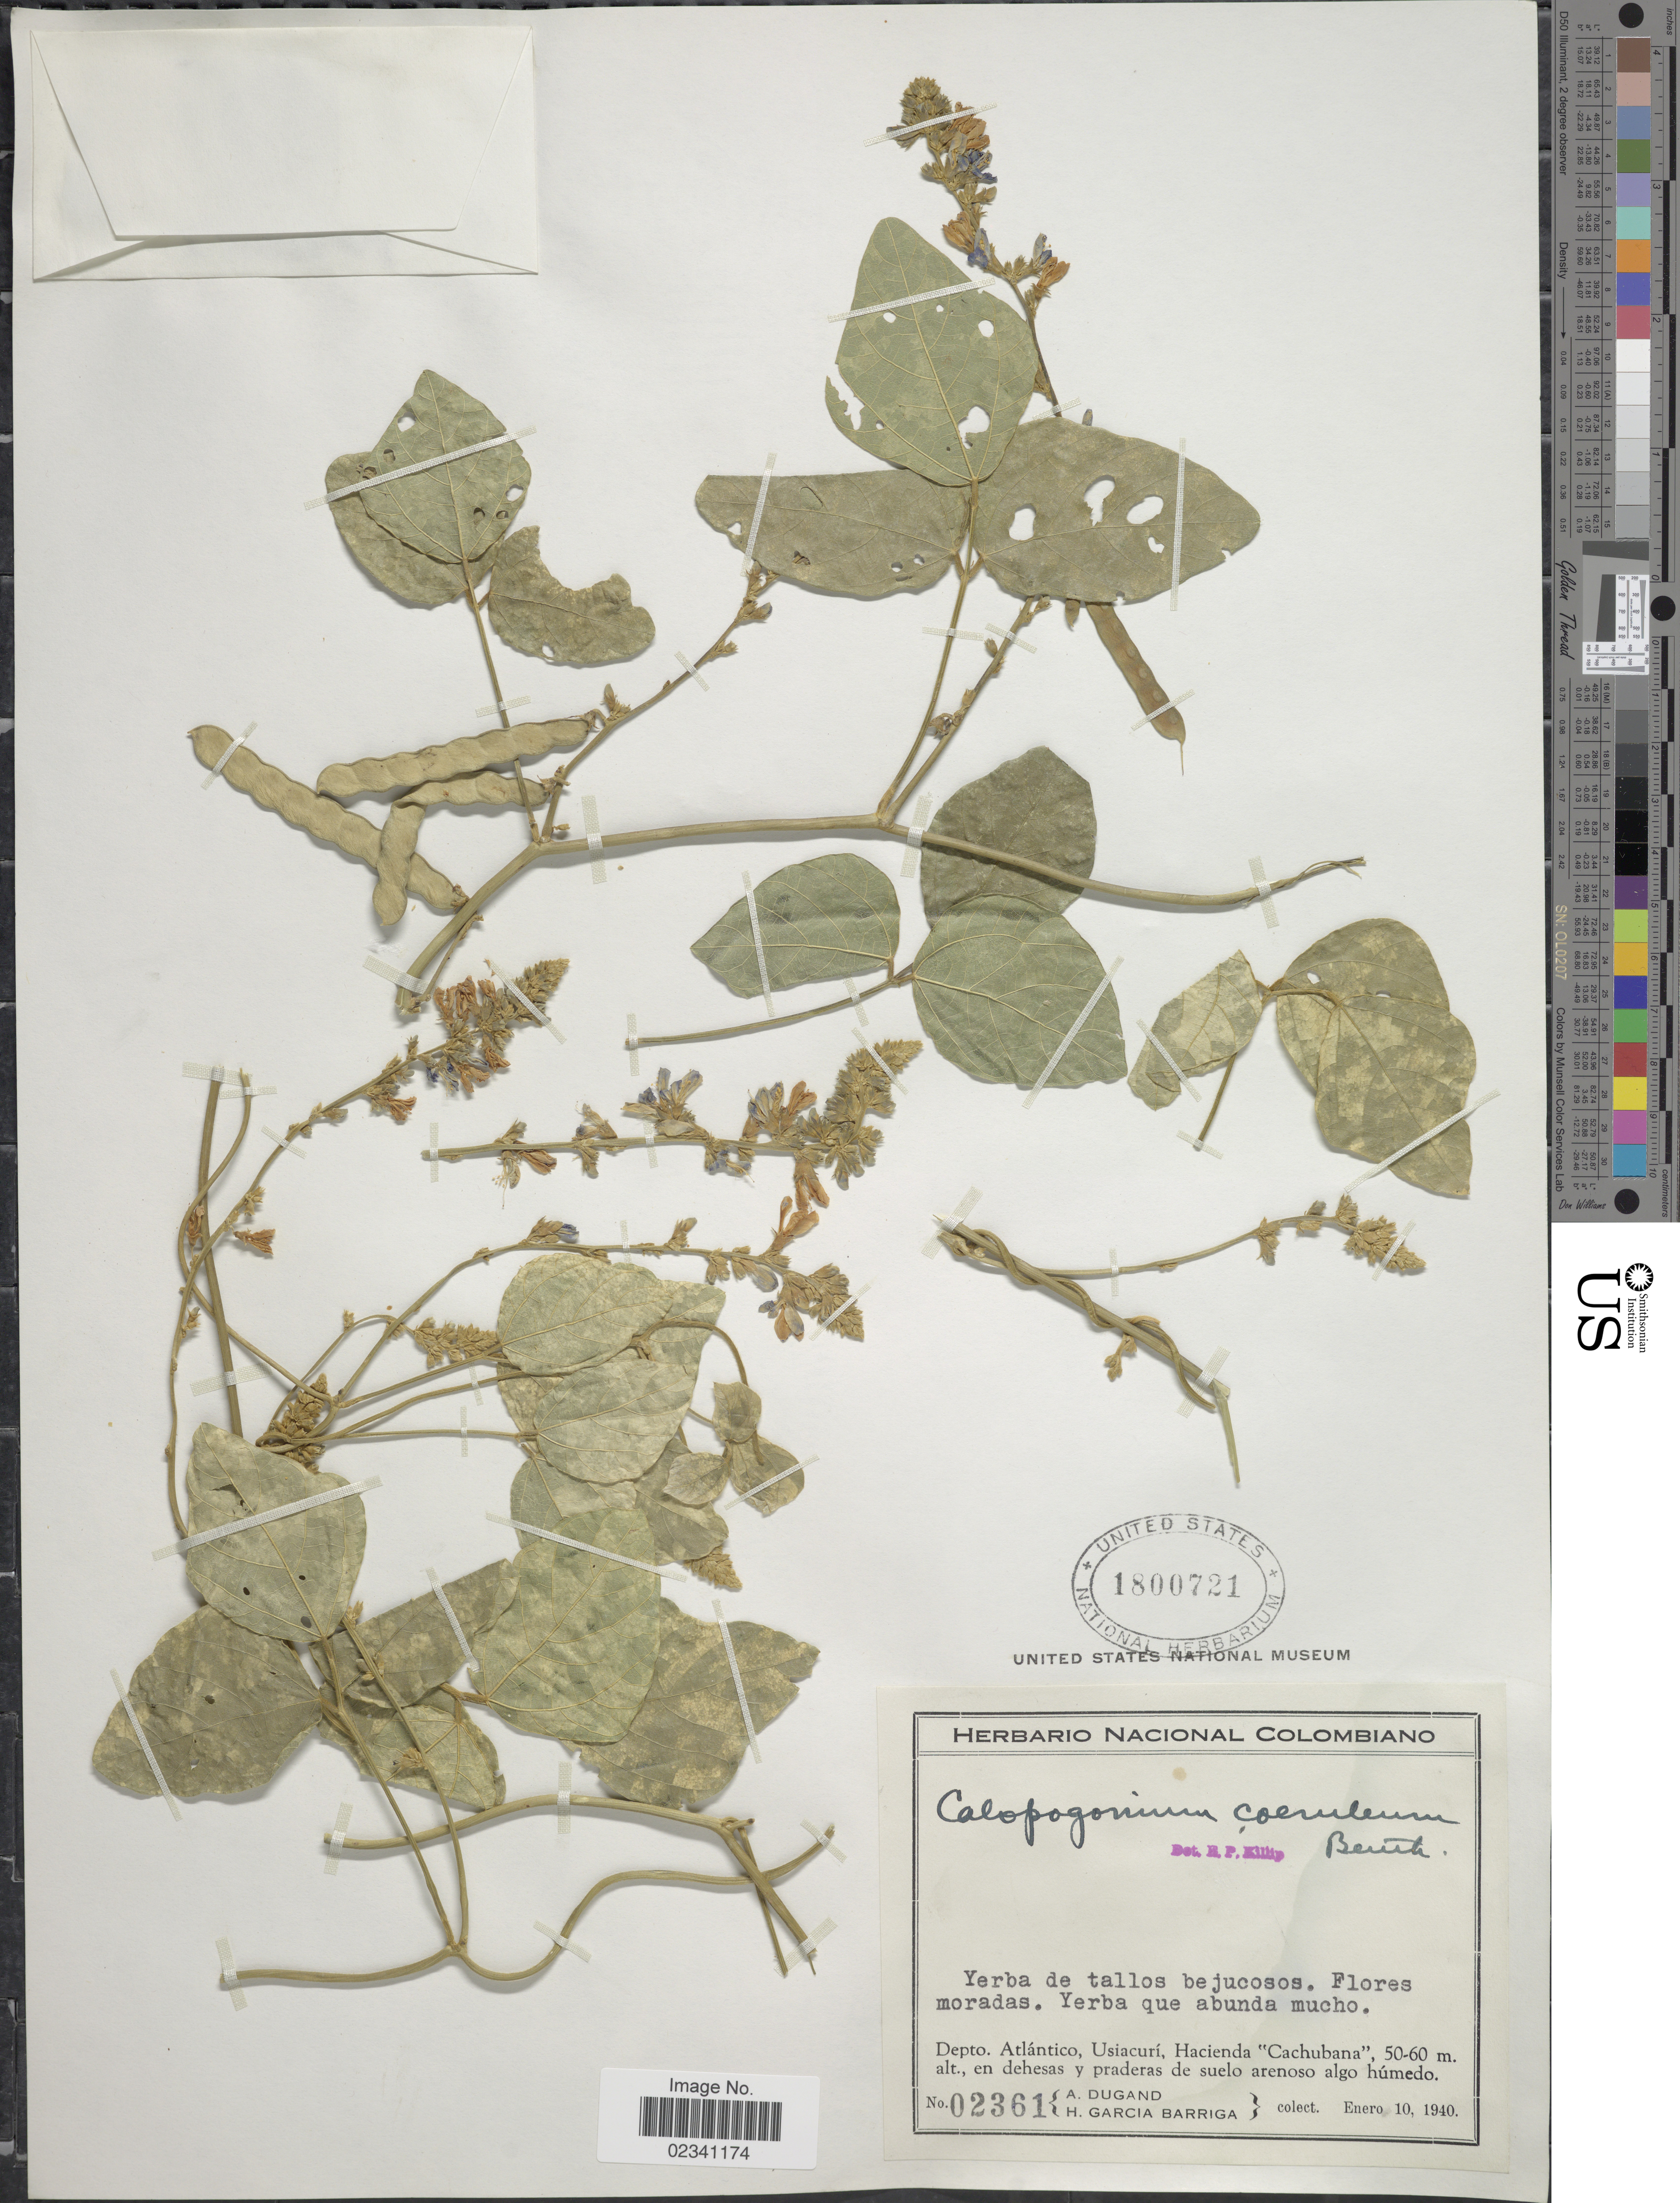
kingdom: Plantae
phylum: Tracheophyta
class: Magnoliopsida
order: Fabales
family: Fabaceae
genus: Calopogonium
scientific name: Calopogonium caeruleum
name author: (Benth.) C. Wright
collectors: A. Dugand & H. García Barriga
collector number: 02361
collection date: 1940-01-10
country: Colombia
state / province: Atlántico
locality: Usiacuri, Hacienda "Cachubana" en dehesas y praderas de suelo algo humedo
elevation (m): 50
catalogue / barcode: US 1800721